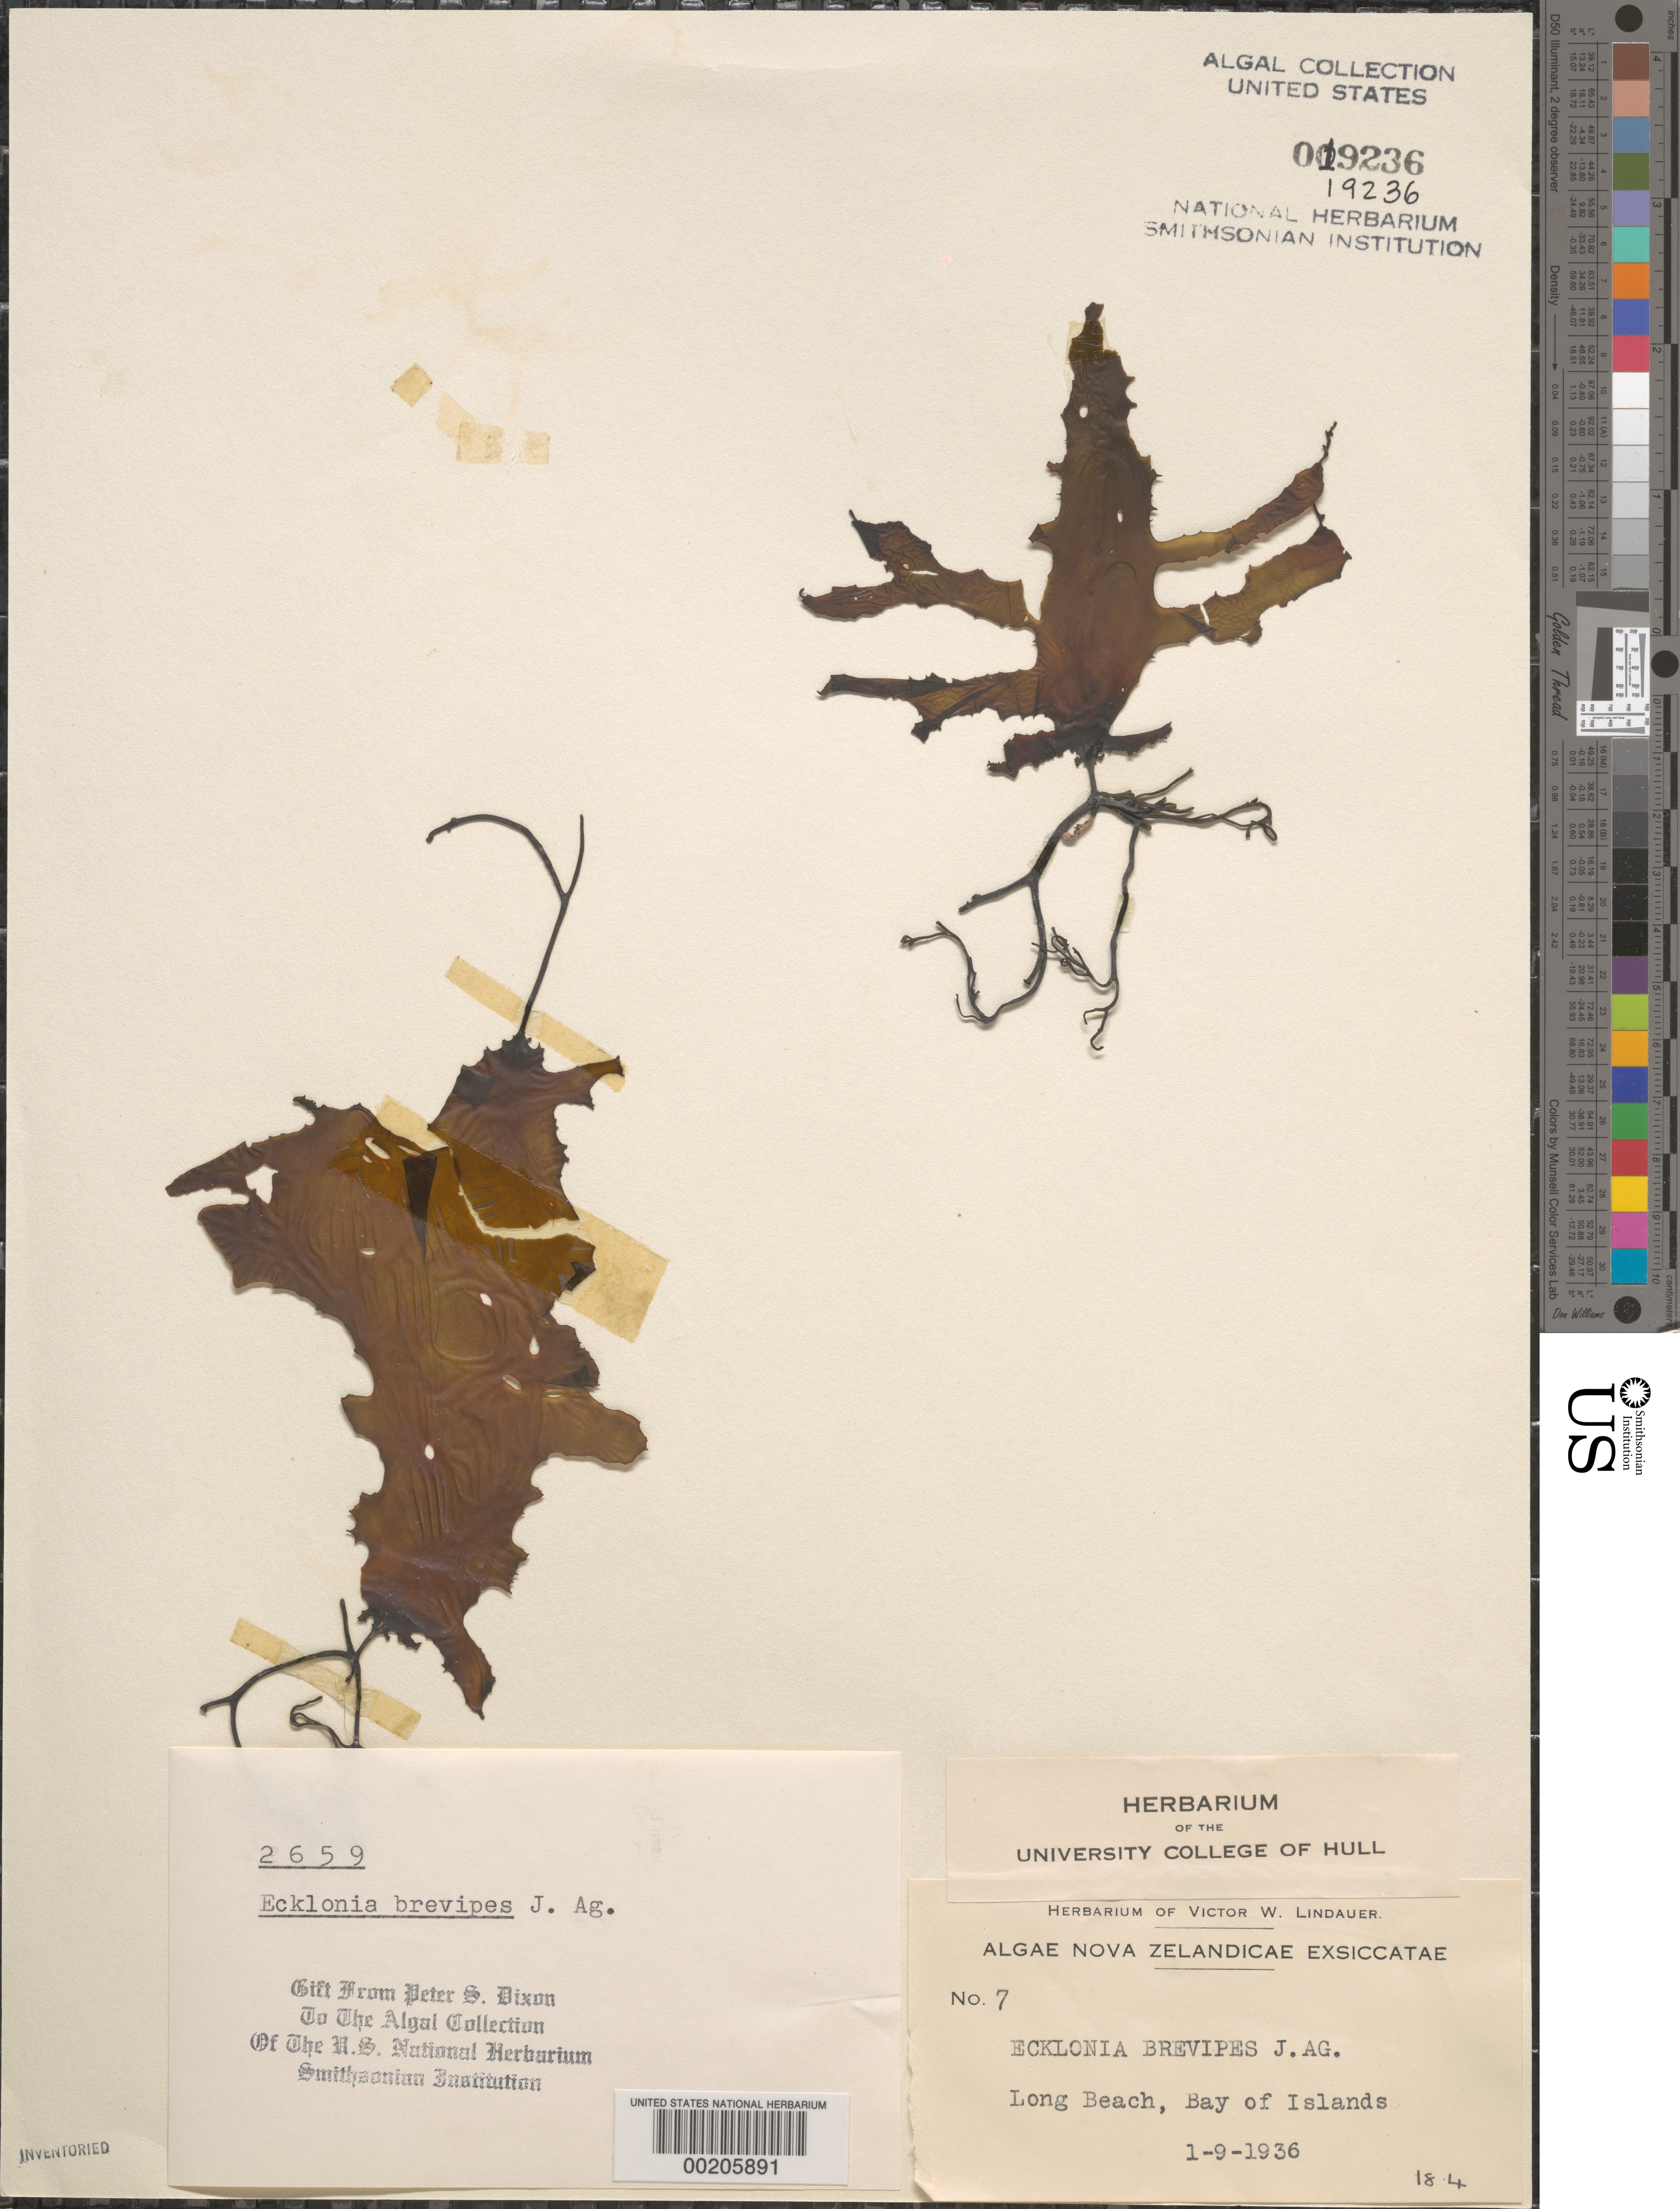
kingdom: Chromista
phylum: Ochrophyta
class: Phaeophyceae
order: Laminariales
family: Lessoniaceae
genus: Ecklonia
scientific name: Ecklonia brevipes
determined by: Dixon, P. S.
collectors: V. Lindauer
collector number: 7 & PSD 2659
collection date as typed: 01 Sep 1936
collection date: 1936-09-01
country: New Zealand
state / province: Northland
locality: Bay of islands, long beach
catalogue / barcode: US 19236